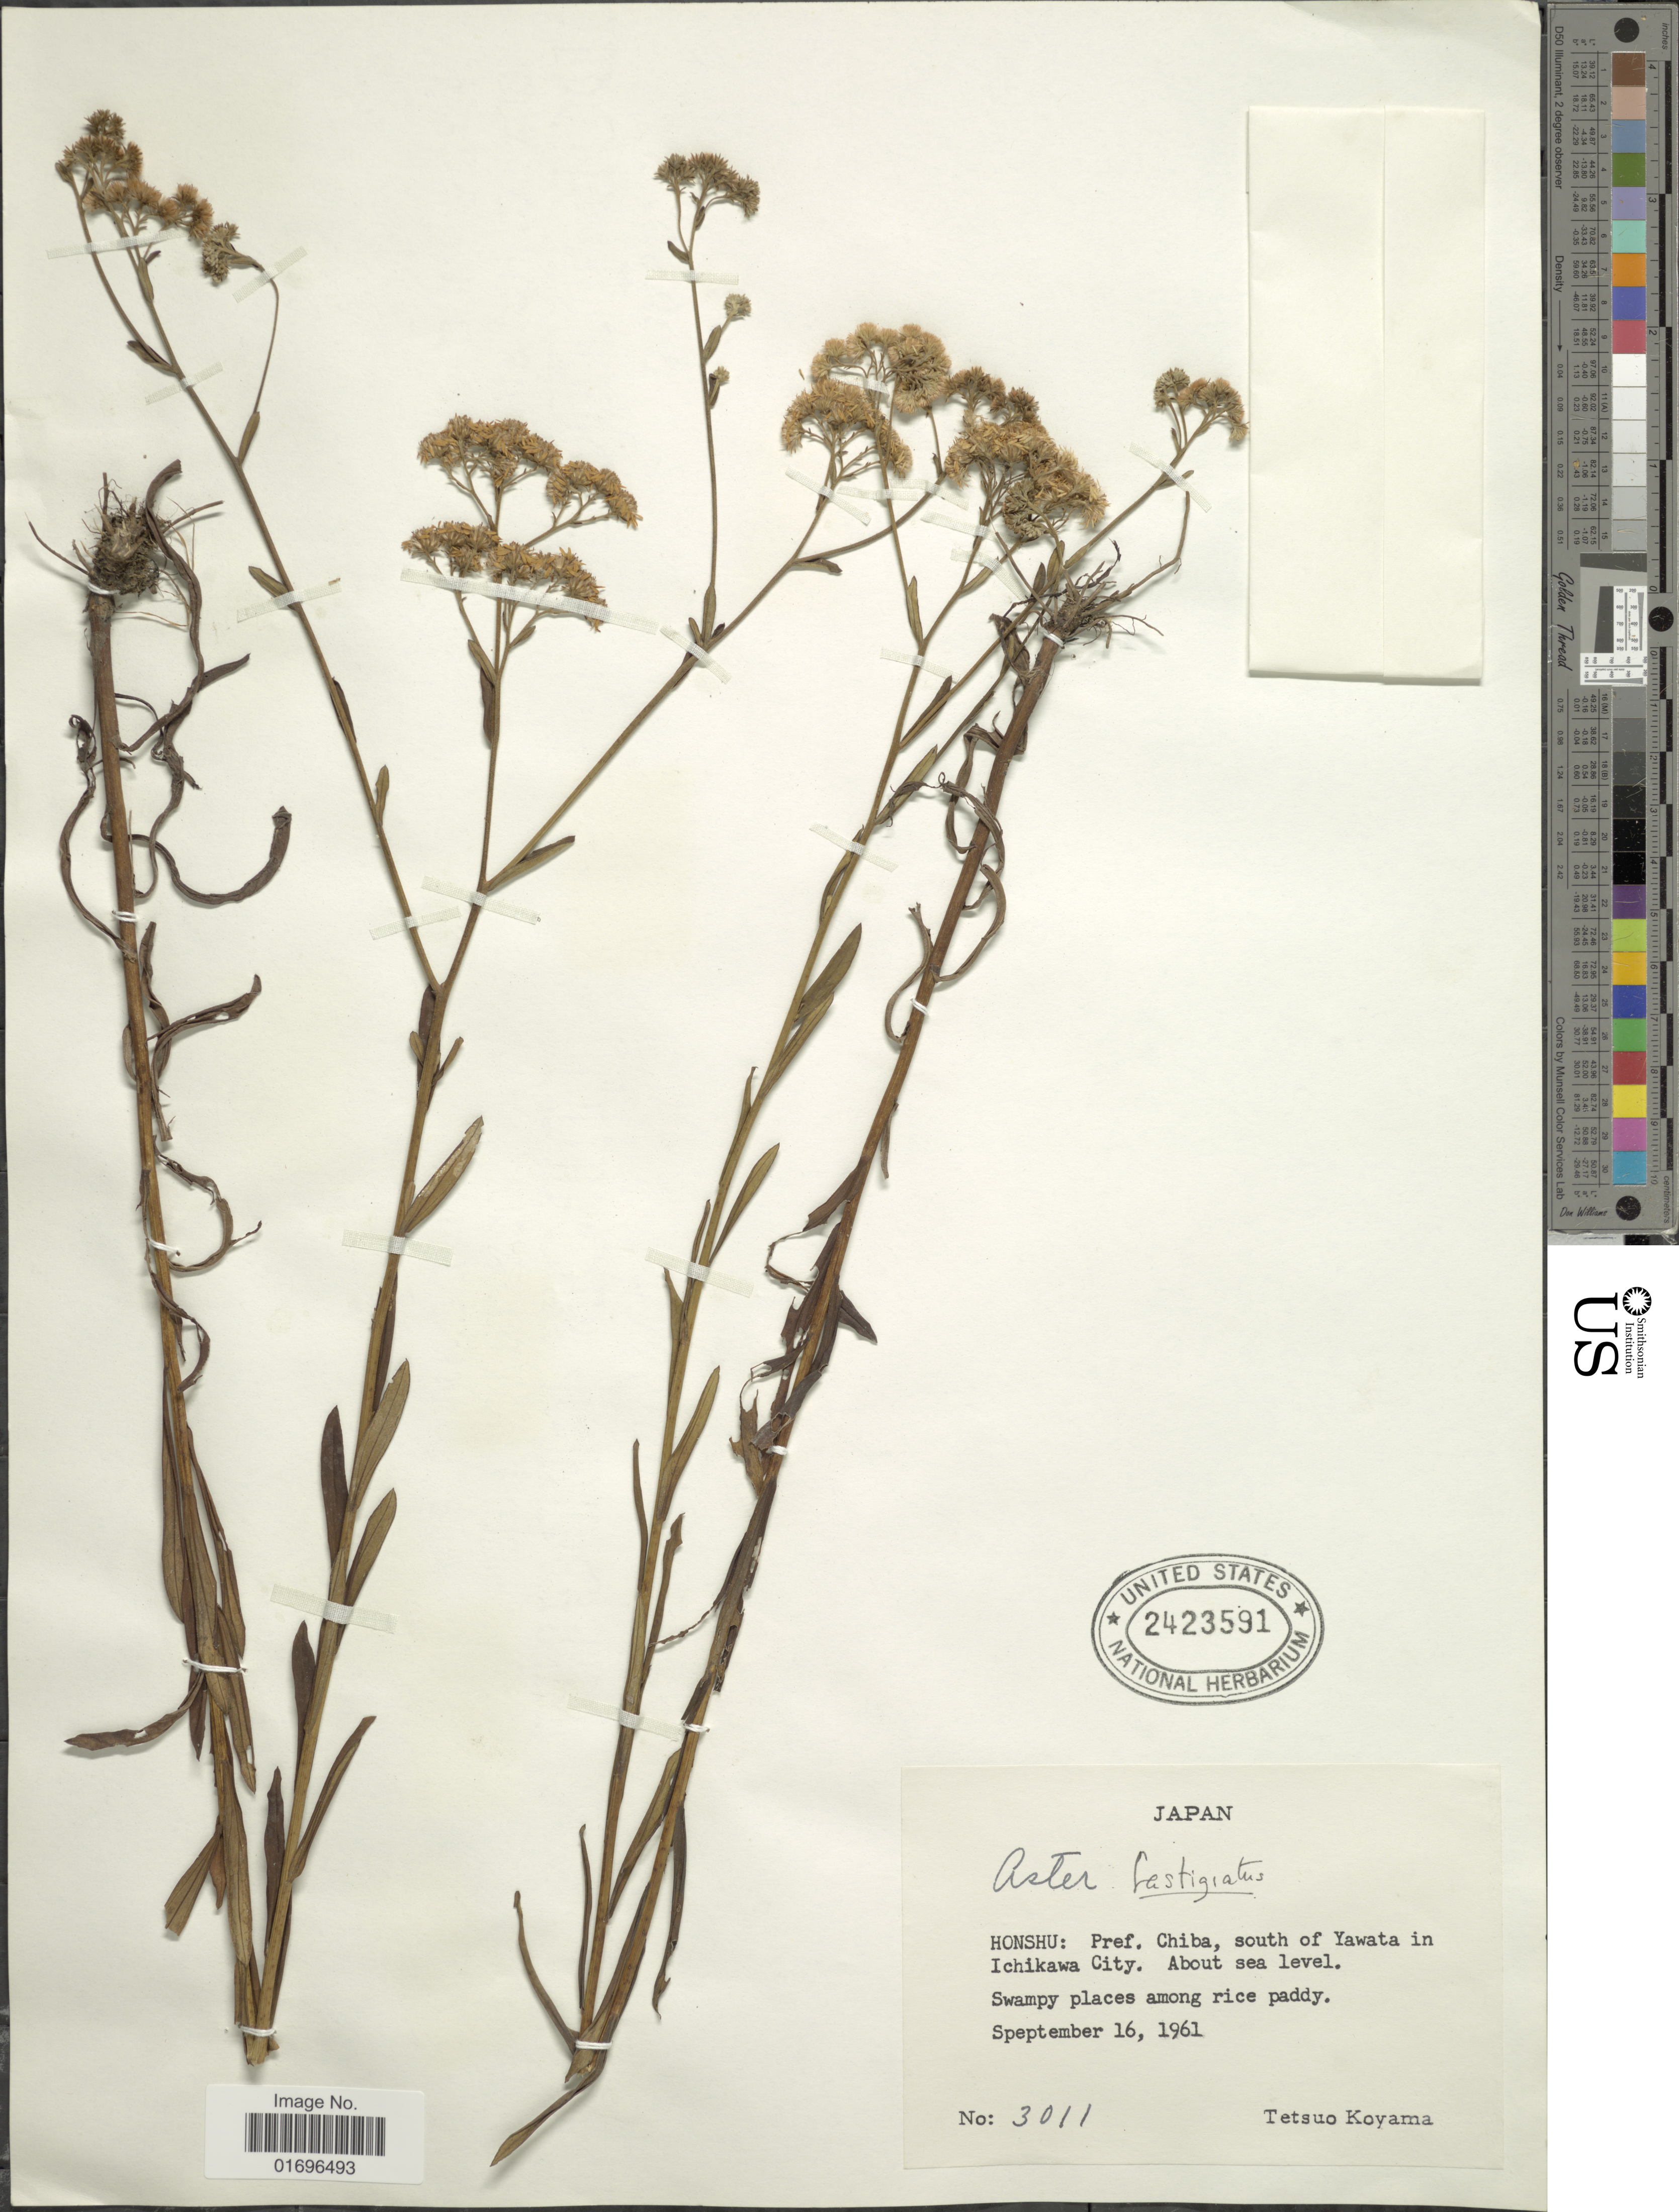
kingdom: Plantae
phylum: Tracheophyta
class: Magnoliopsida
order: Asterales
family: Asteraceae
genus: Aster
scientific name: Aster fastigiatus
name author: Fisch.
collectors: T. Koyama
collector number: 3011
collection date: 1961-09-16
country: Japan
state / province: Tiba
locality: Honshu: Pref. Chiba, south of Yawata in Ichikawa City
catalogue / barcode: US 2423591